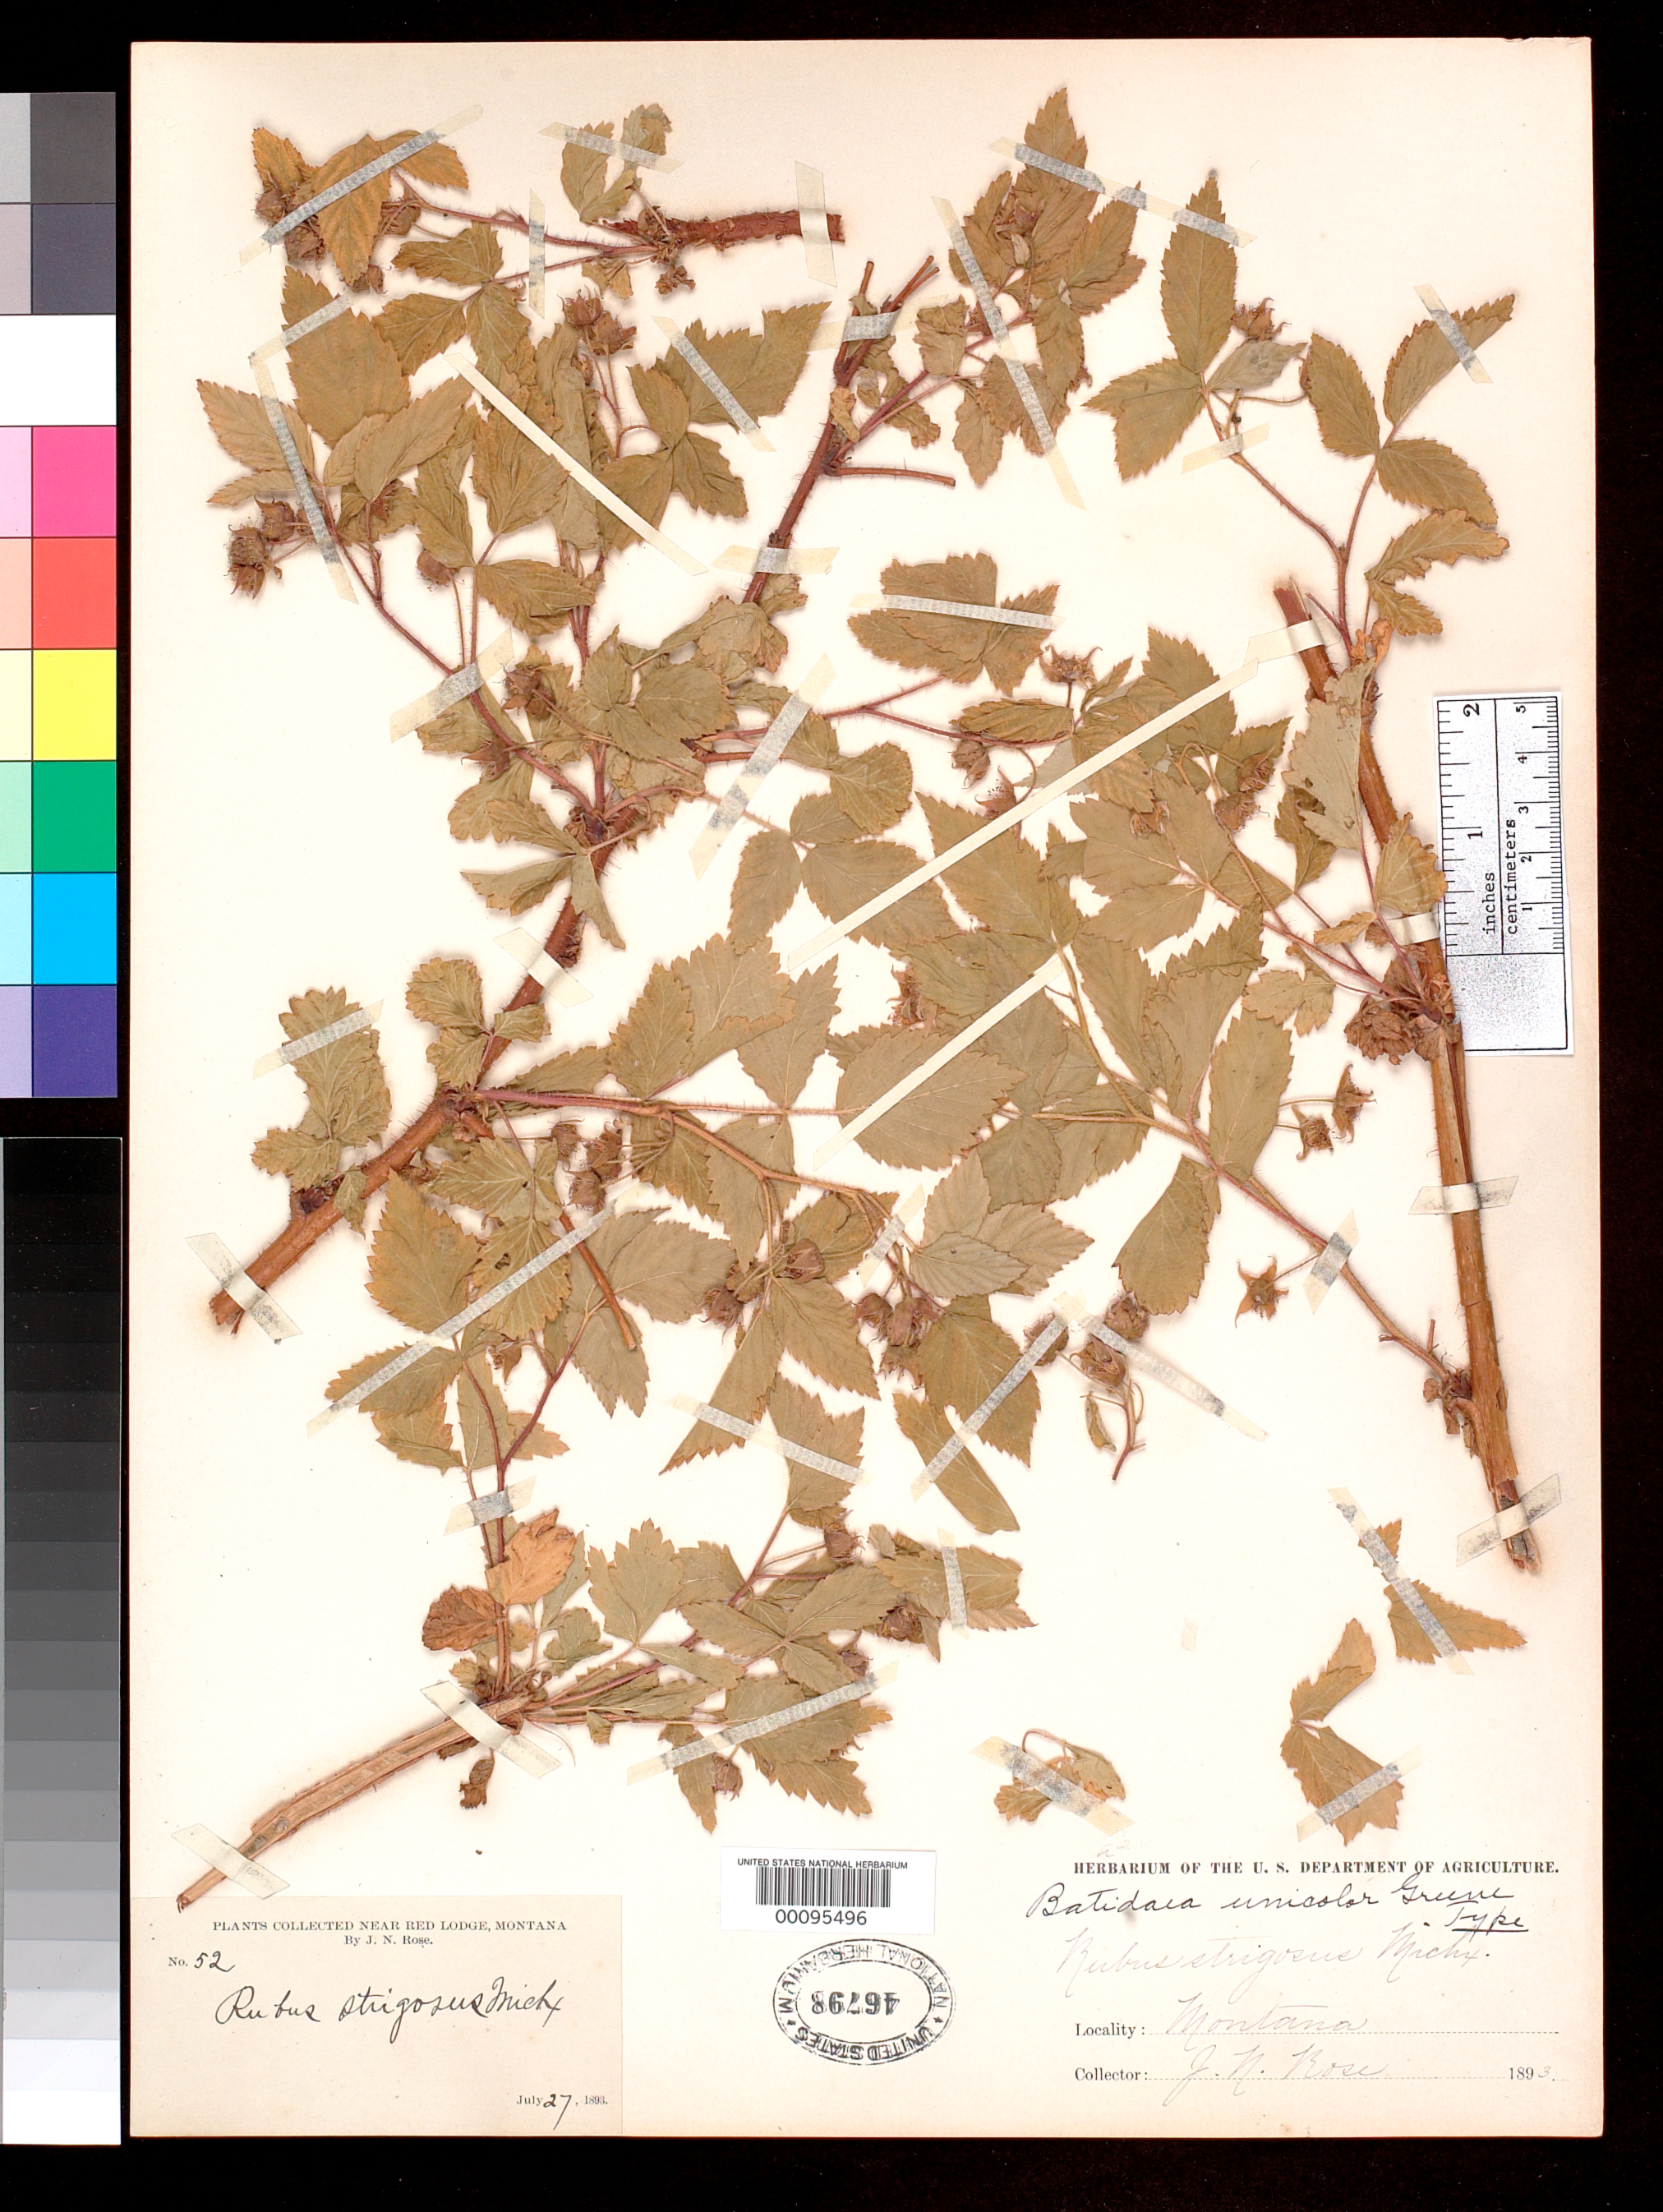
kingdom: Plantae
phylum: Tracheophyta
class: Magnoliopsida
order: Rosales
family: Rosaceae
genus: Batidaea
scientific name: Batidaea unicolor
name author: Greene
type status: Holotype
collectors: J. N. Rose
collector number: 52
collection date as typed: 27 Jul 1893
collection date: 1893-07-27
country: United States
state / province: Montana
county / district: Carbon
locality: Near Red Lodge.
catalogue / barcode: US 46798